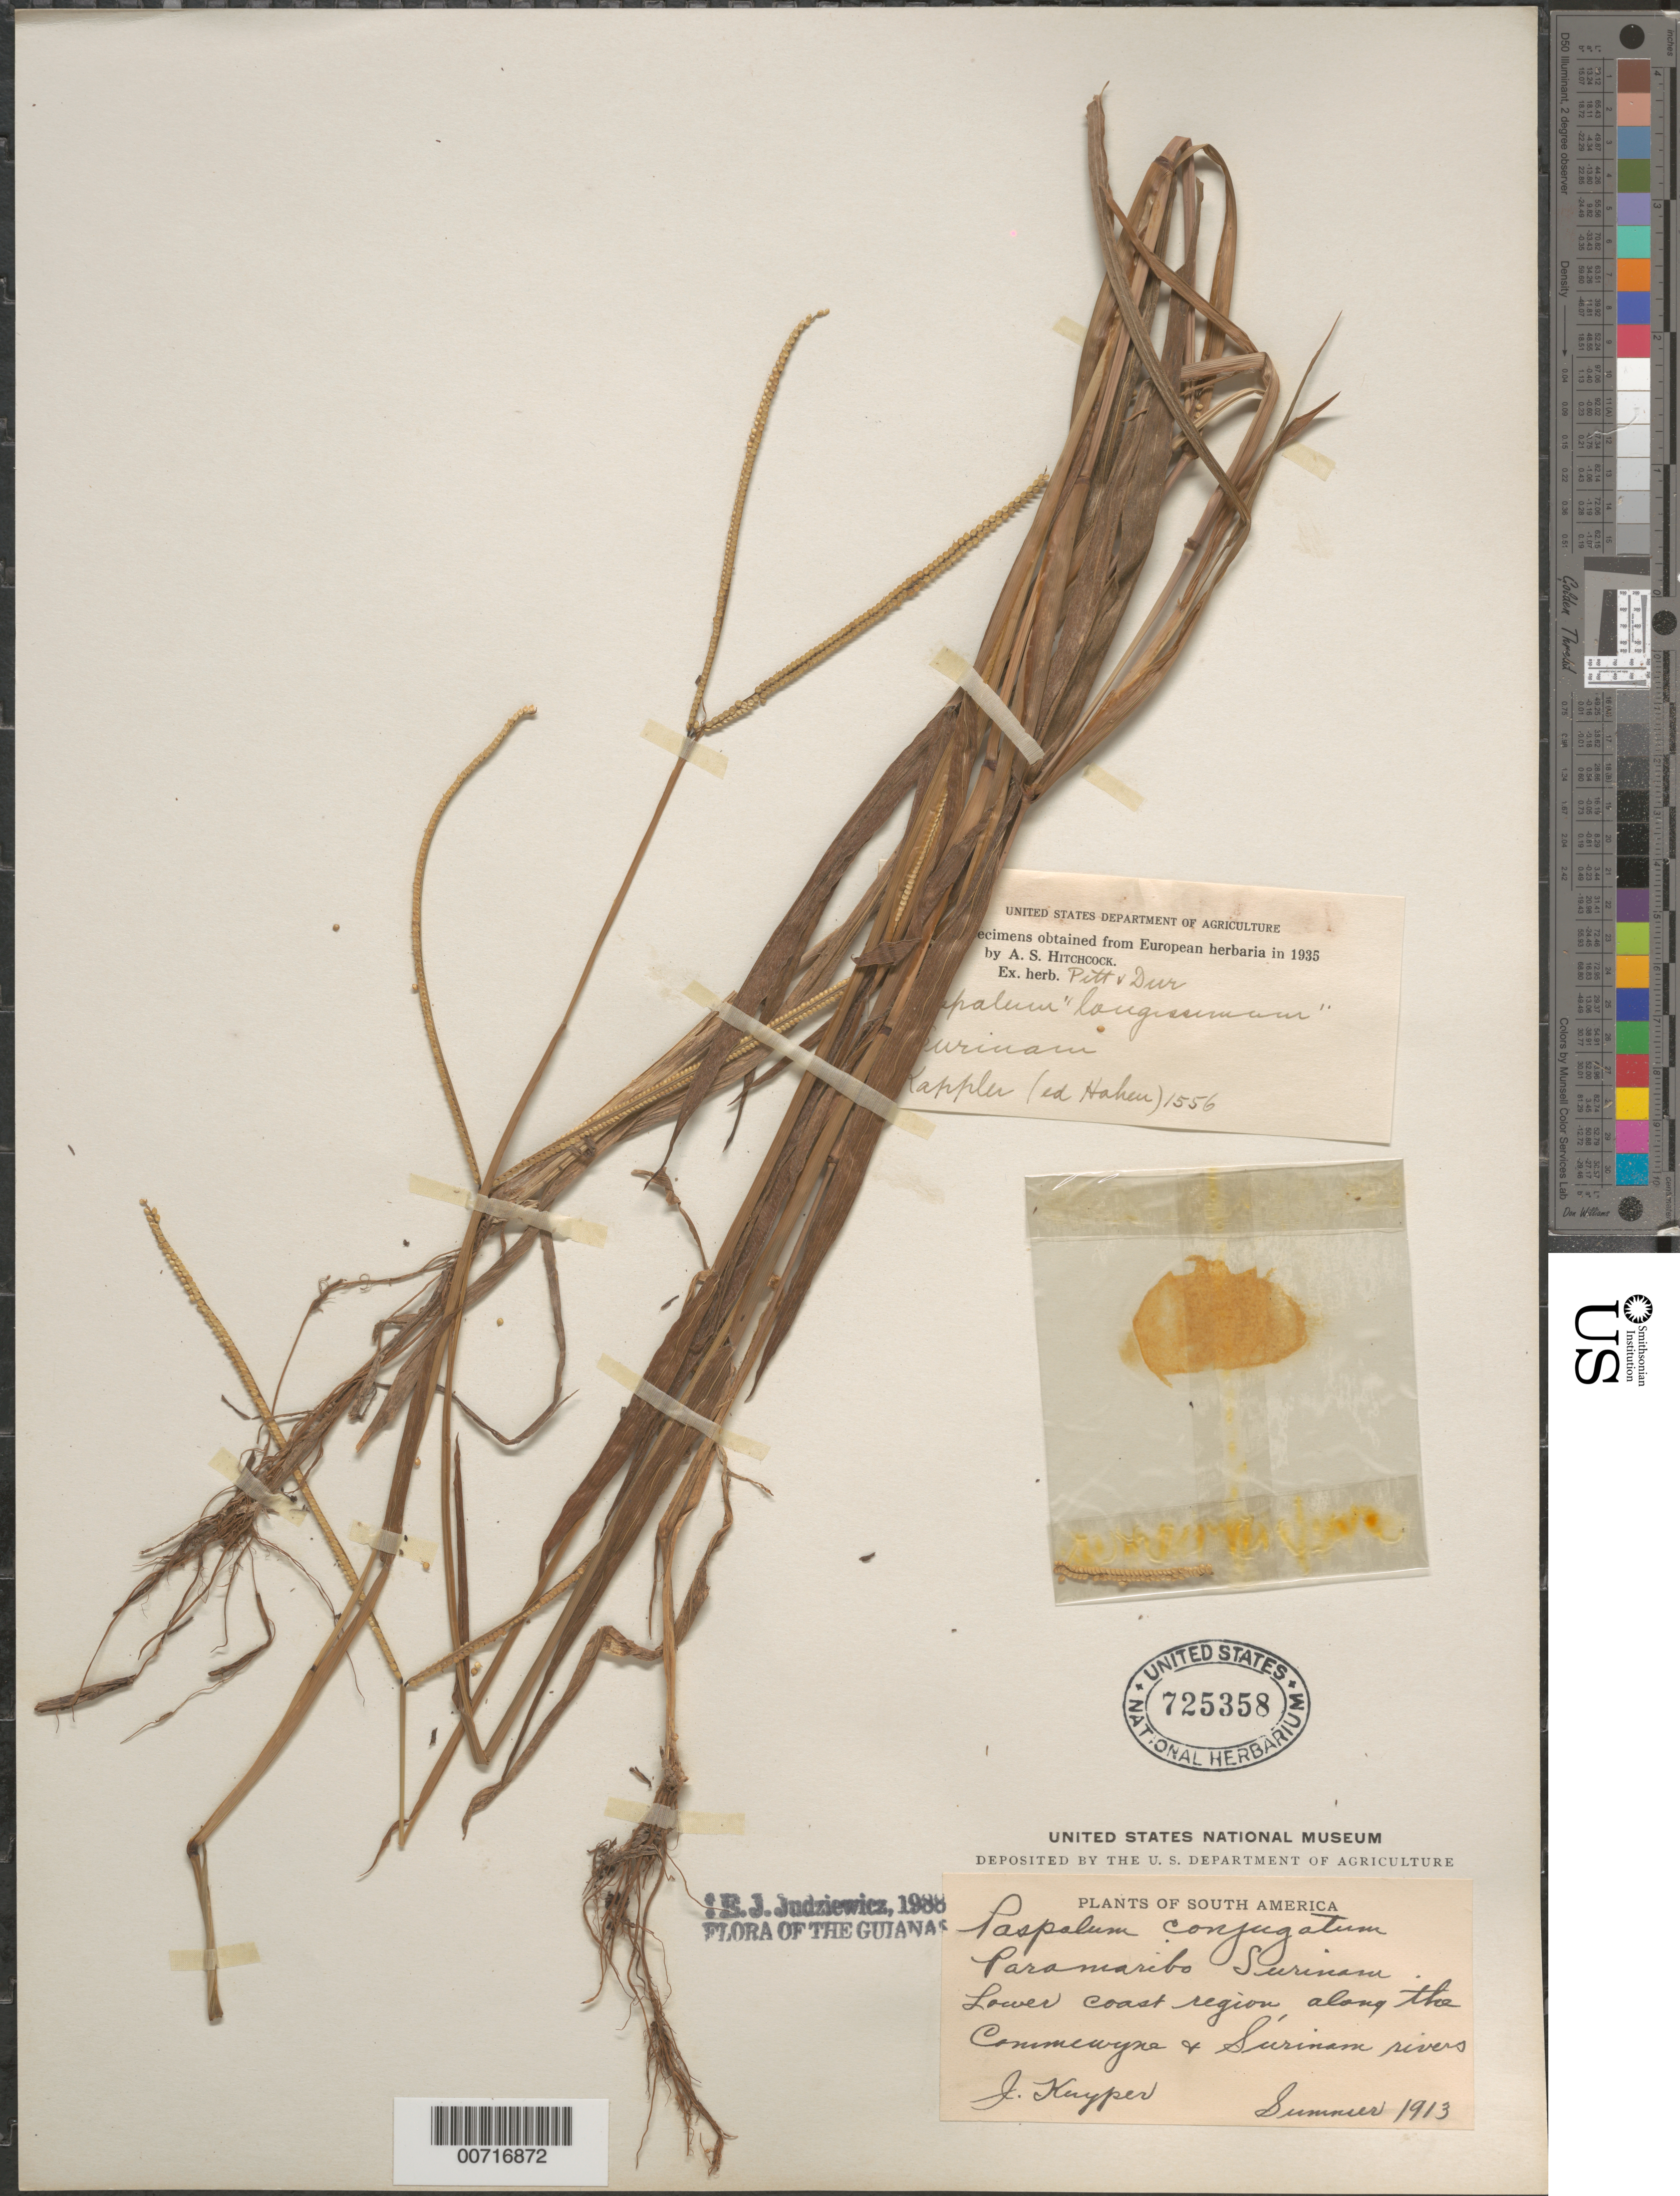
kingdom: Plantae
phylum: Tracheophyta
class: Liliopsida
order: Poales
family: Poaceae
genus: Paspalum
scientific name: Paspalum conjugatum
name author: P.J. Bergius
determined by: Judziewicz, E. J.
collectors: J. Kuyper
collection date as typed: Summer 1913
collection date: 1913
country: Suriname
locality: Paramaribo, lower coast region along the Commewyne and Surinam Rivers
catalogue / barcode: US 725358